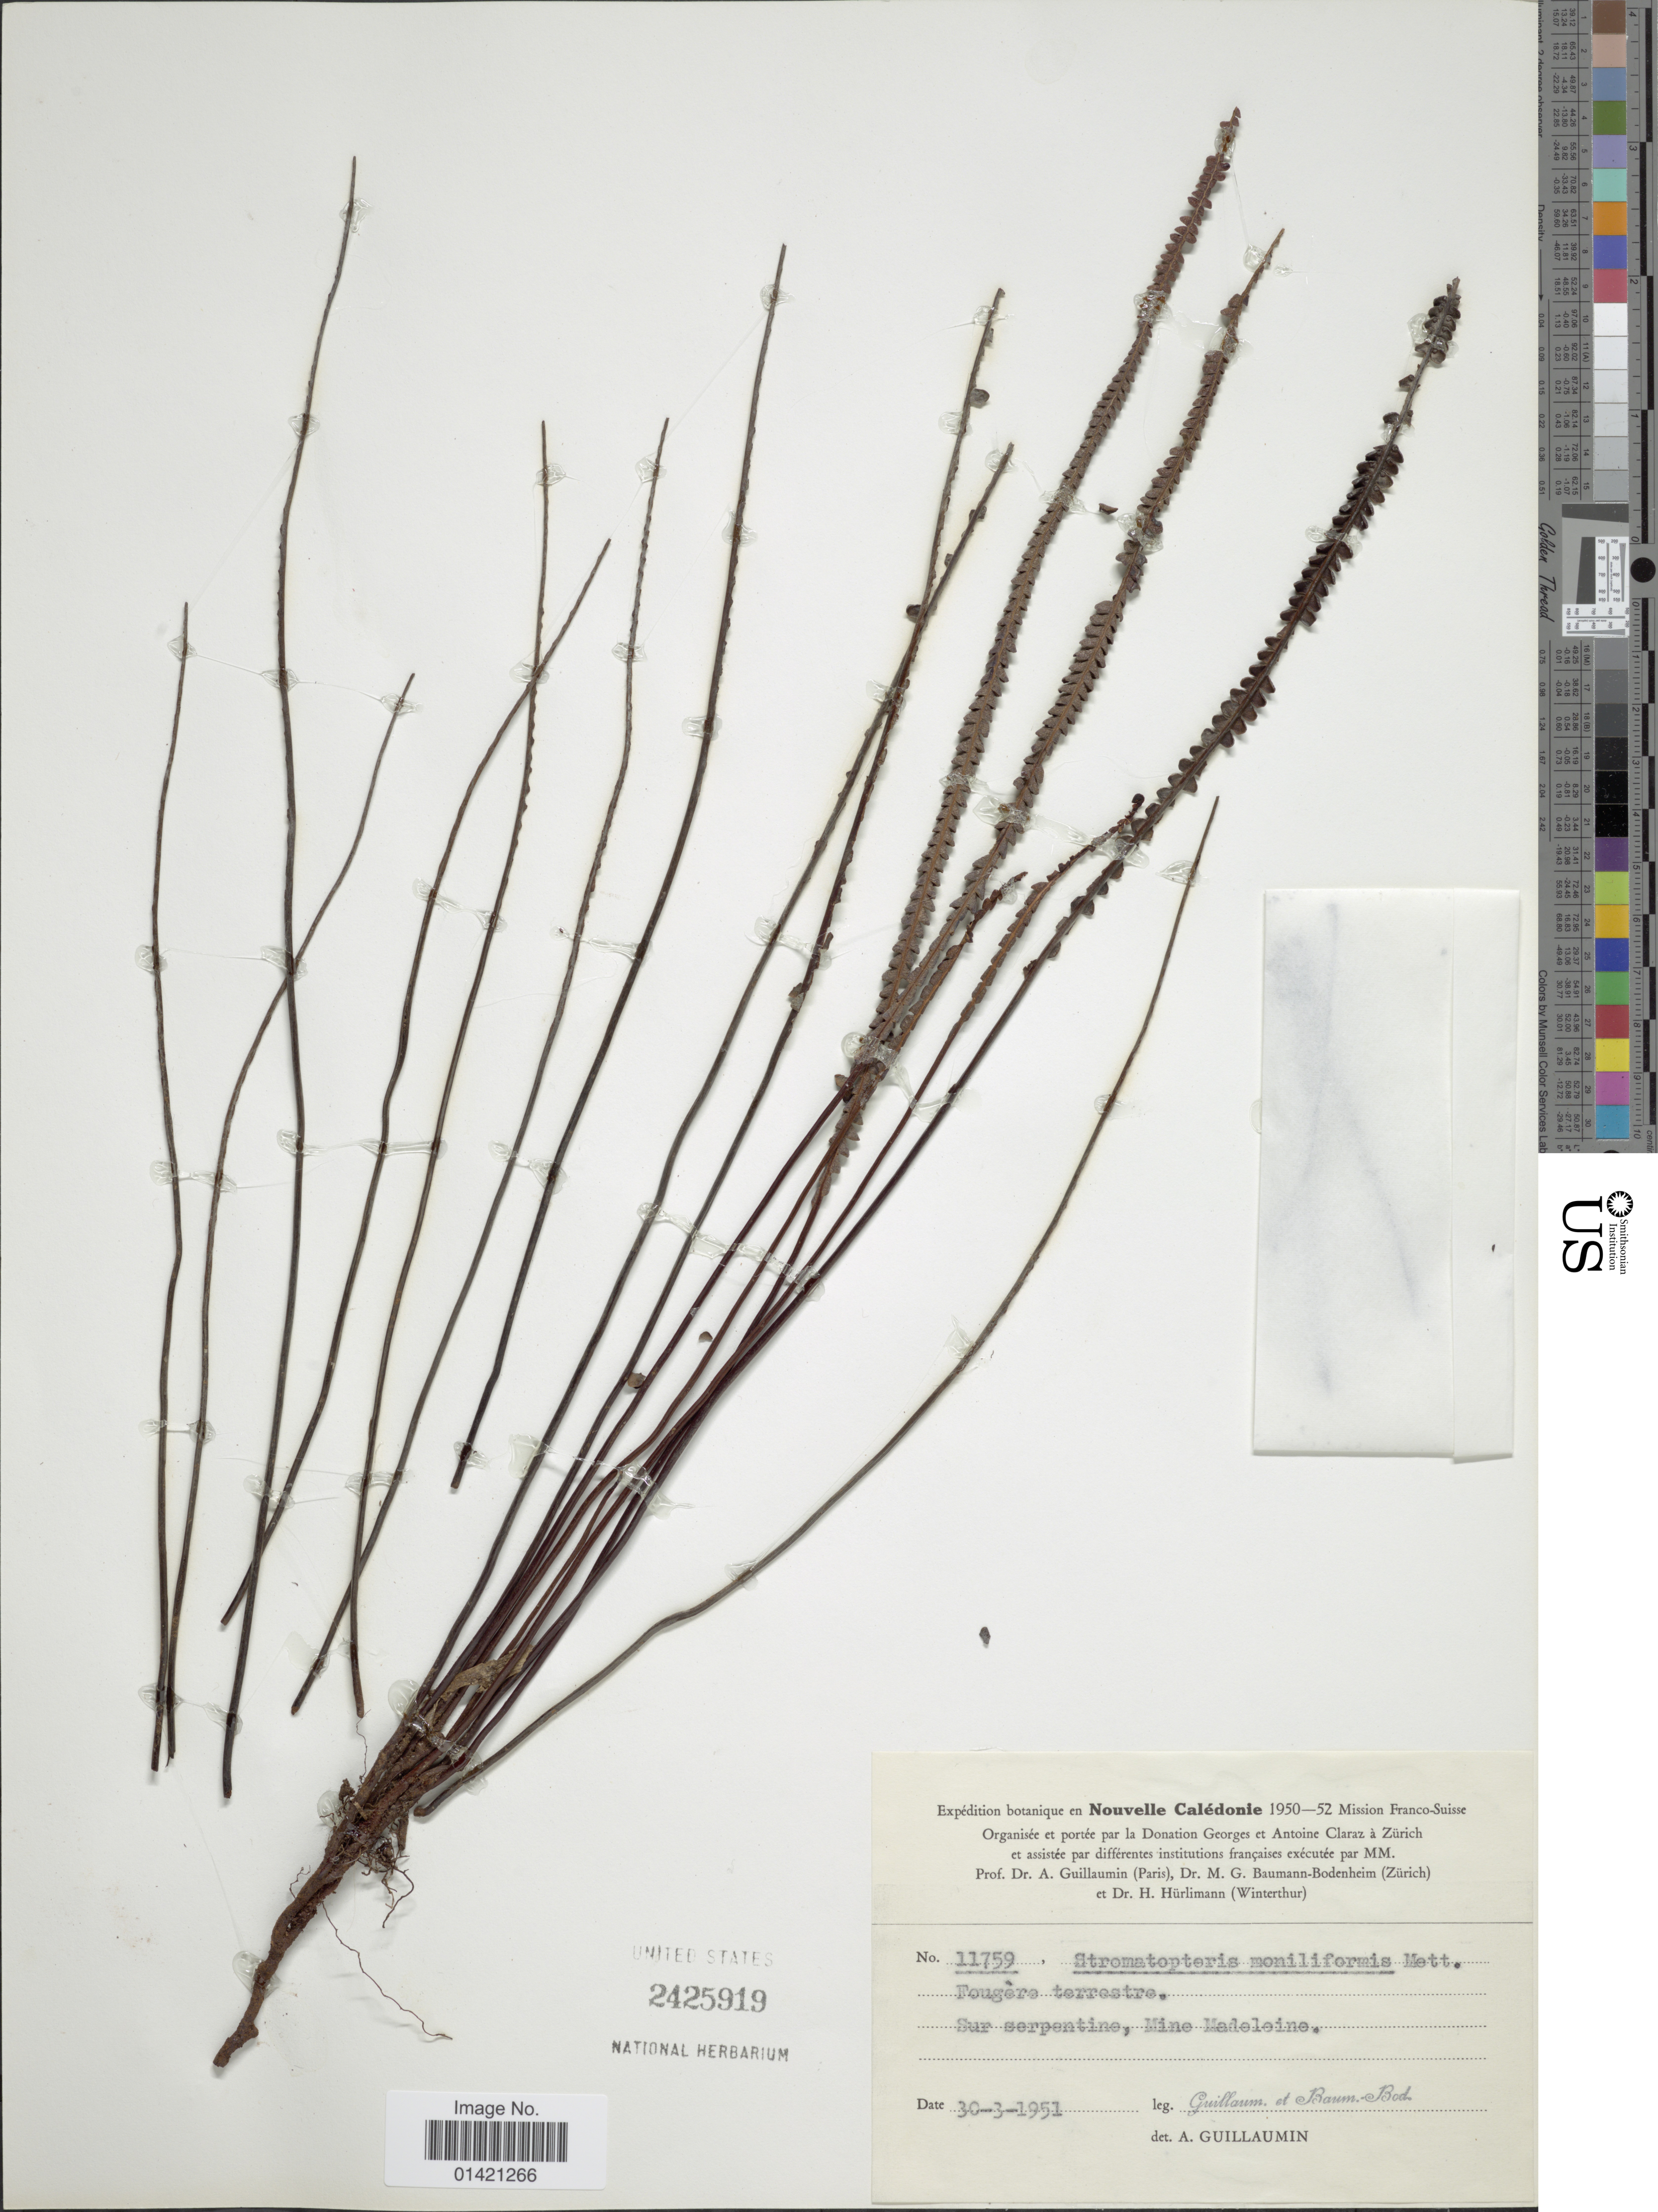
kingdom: Plantae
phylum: Tracheophyta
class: Polypodiopsida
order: Gleicheniales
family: Gleicheniaceae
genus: Stromatopteris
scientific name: Stromatopteris moniliformis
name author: Mett.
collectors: A. Guillaumin & M. G. Baumann-Bodenheim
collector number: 11759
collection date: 1951-03-30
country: New Caledonia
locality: Nouvelle Caledonie. Sur serpentine, Mine Madeleine.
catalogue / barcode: US 2425919